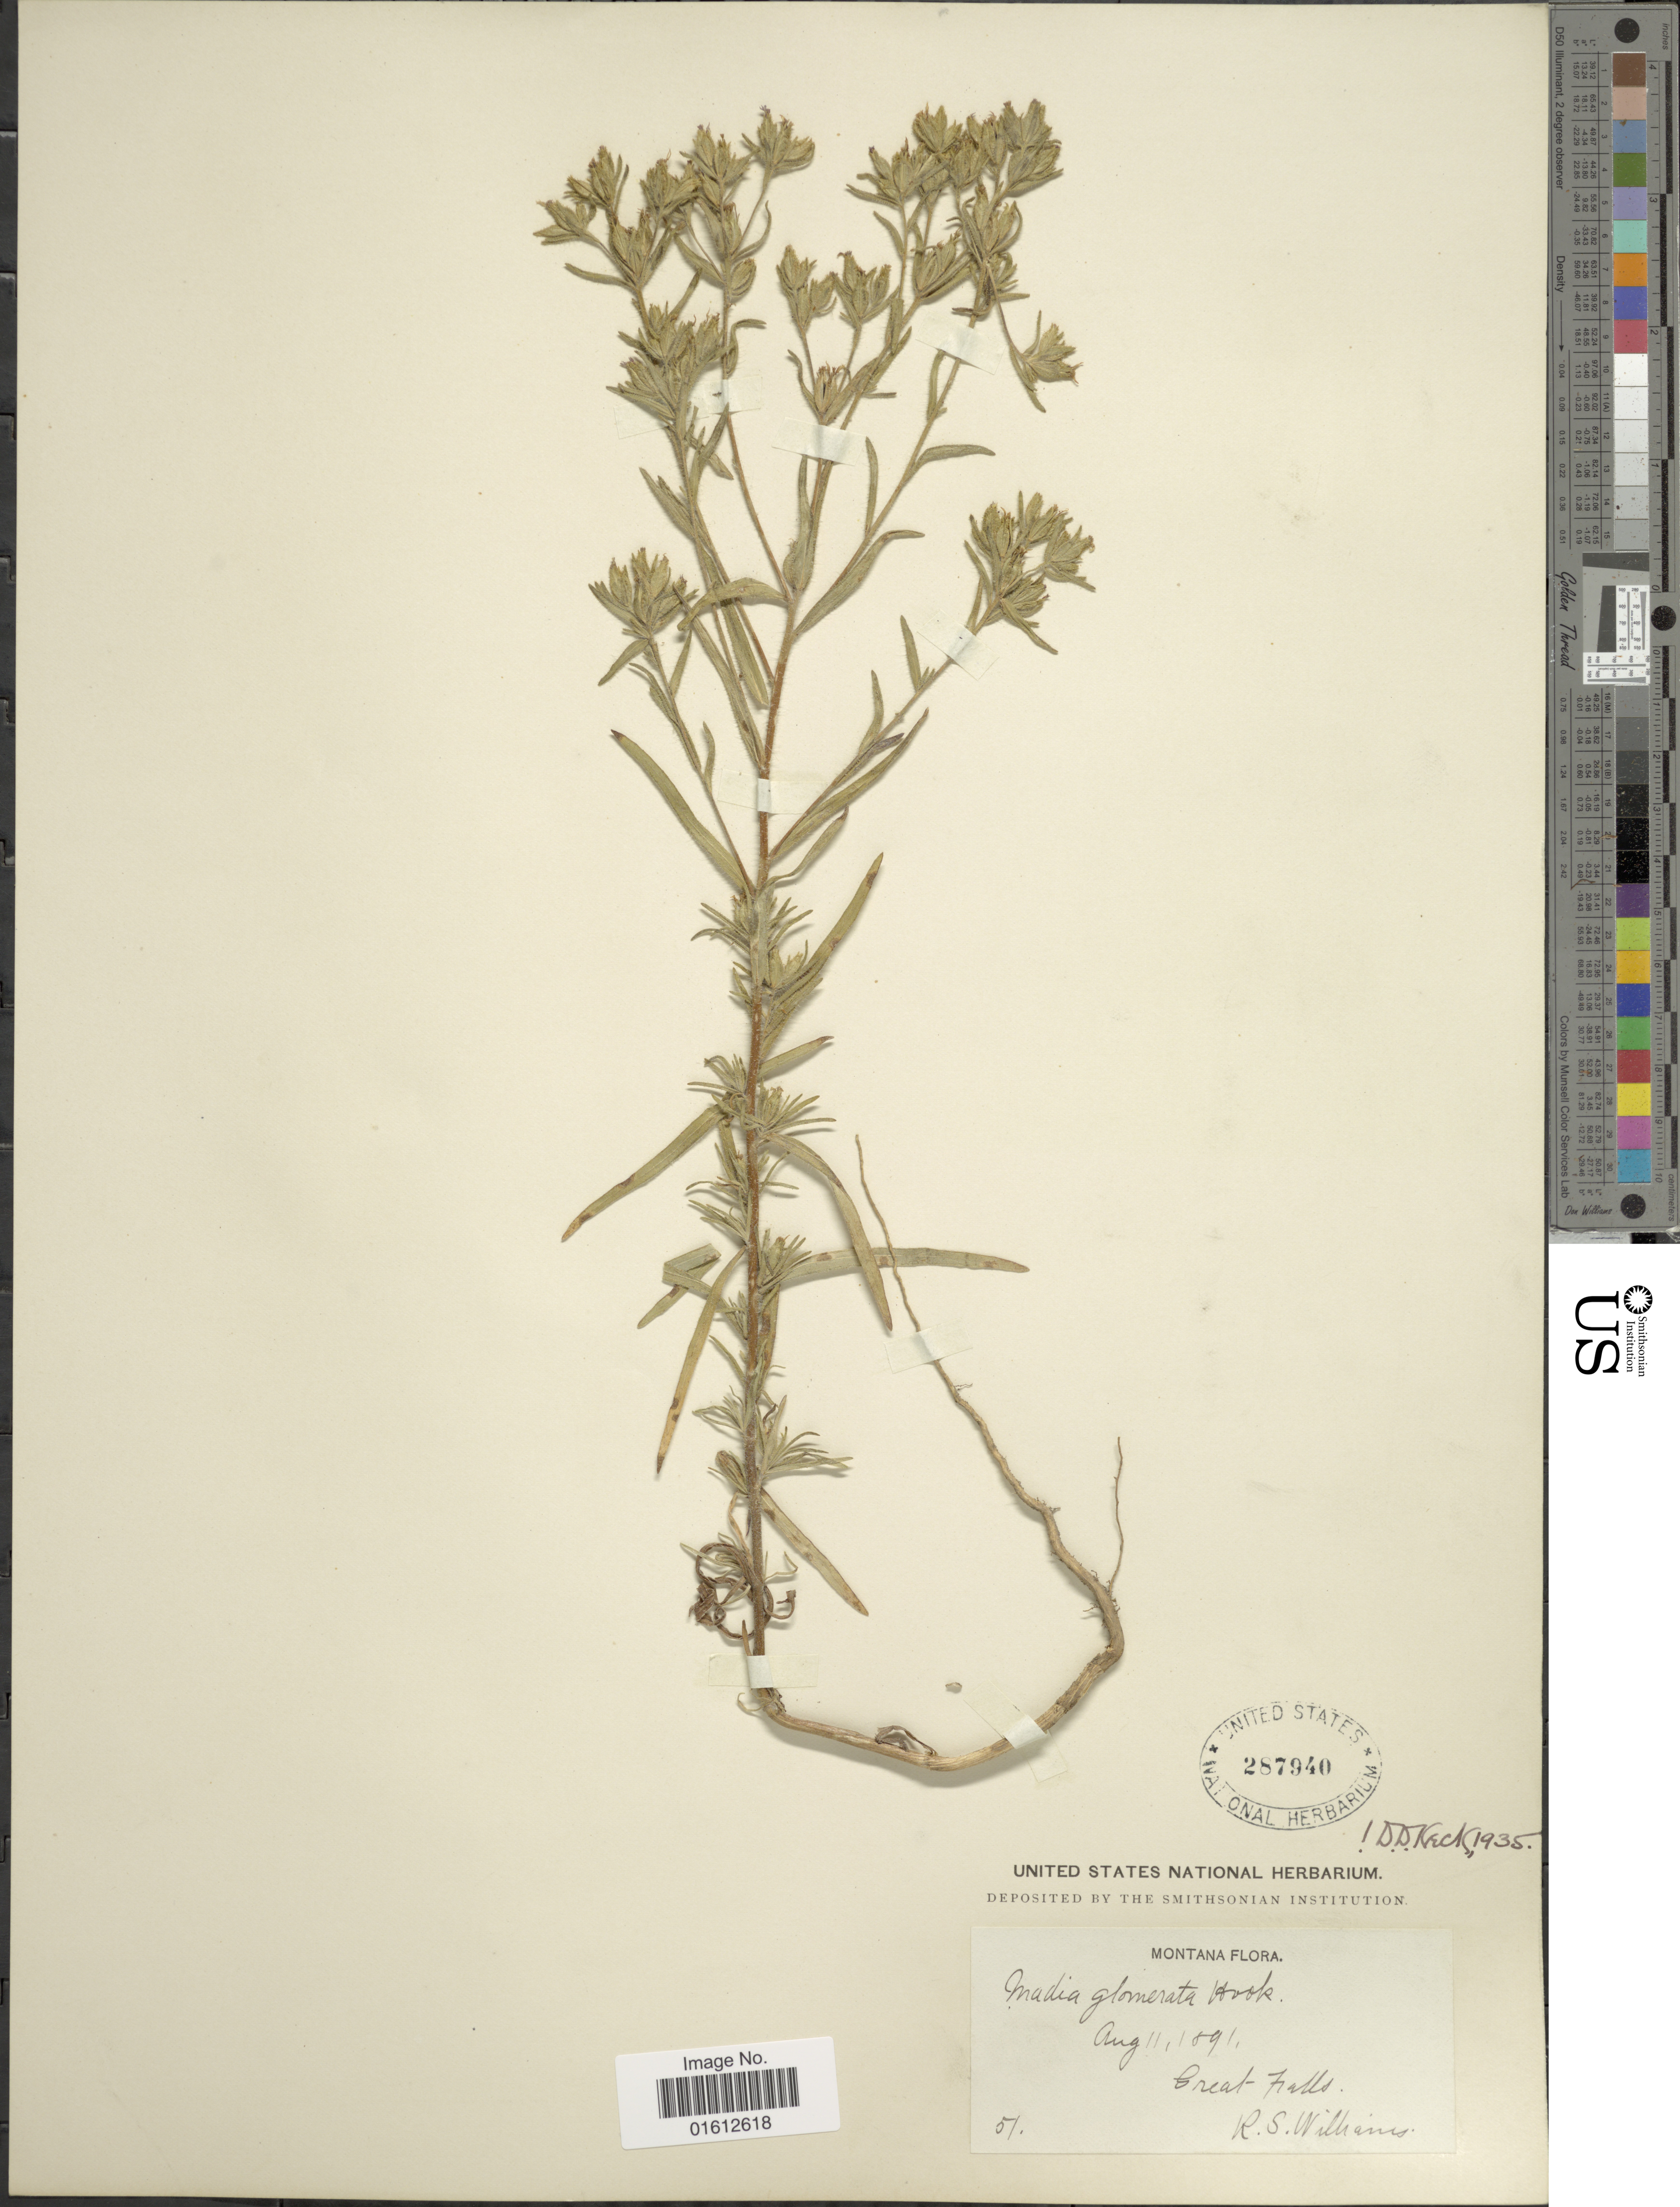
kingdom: Plantae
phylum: Tracheophyta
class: Magnoliopsida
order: Asterales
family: Asteraceae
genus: Madia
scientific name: Madia glomerata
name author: Hook.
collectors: R. S. Williams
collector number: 51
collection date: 1891-08-11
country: United States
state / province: Montana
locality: Great Falls.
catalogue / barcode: US 287940